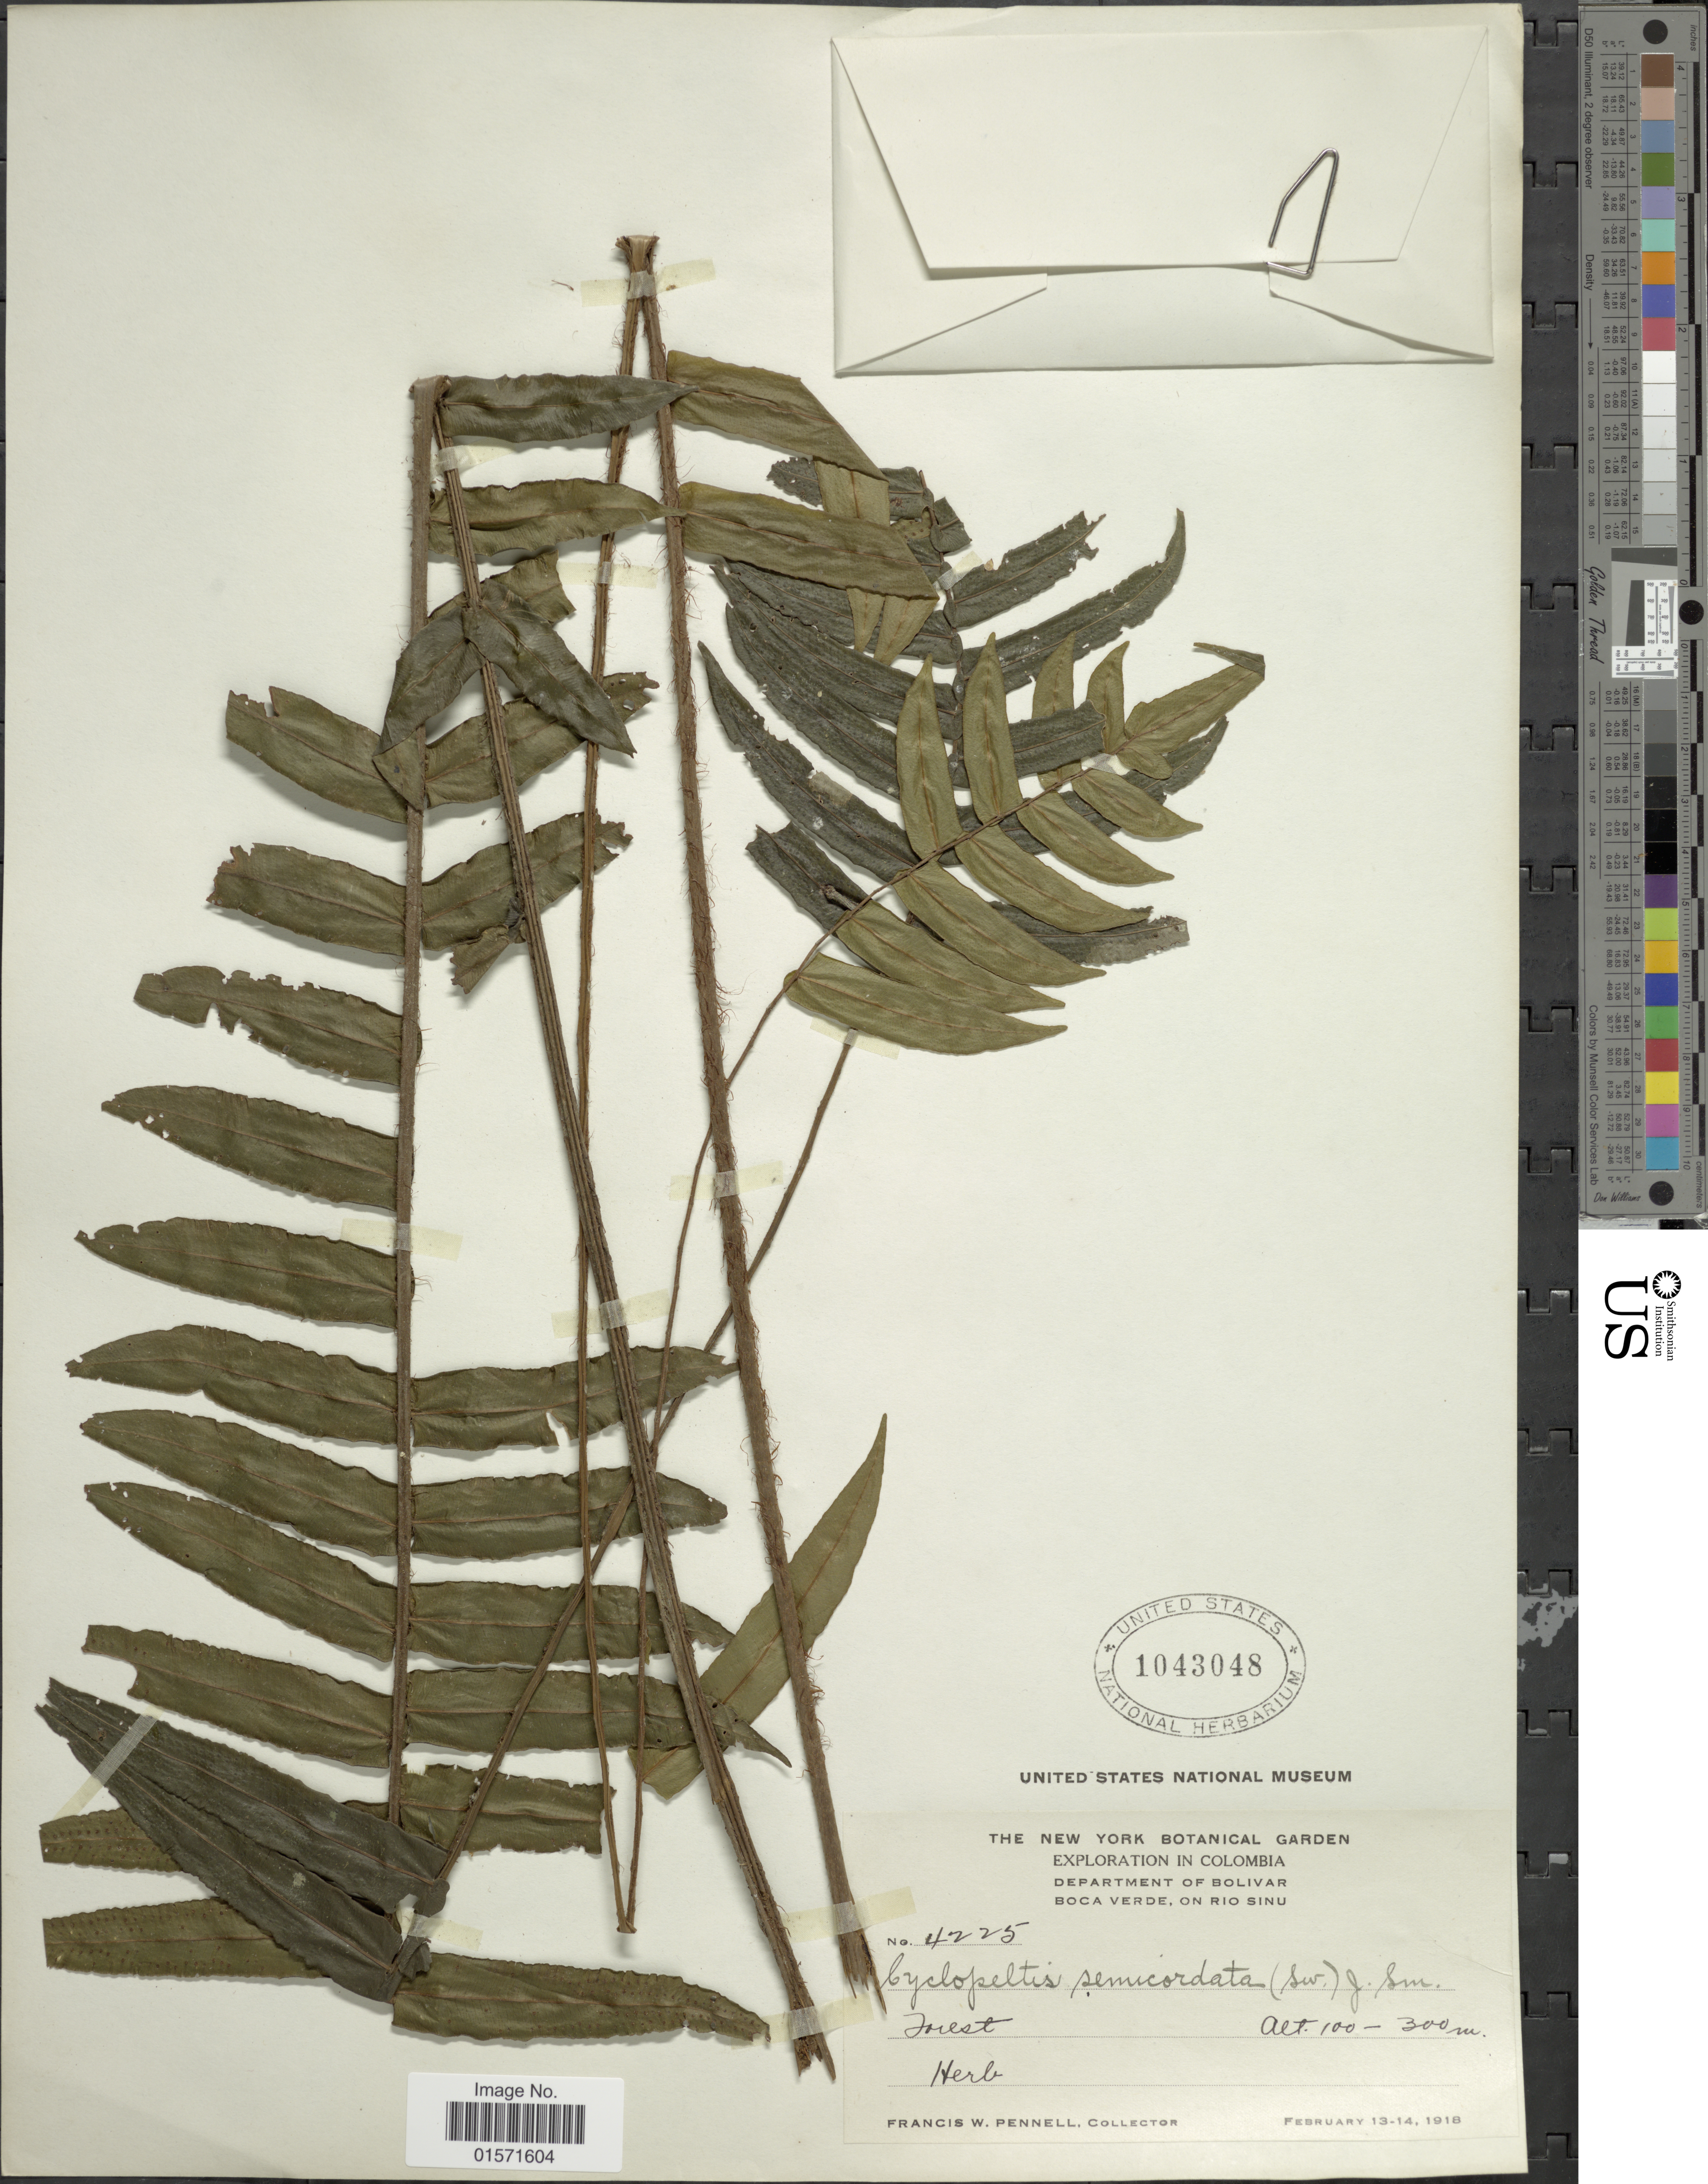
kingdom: Plantae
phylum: Tracheophyta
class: Polypodiopsida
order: Polypodiales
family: Lomariopsidaceae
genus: Cyclopeltis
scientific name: Cyclopeltis semicordata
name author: (Sw.) J. Sm.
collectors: F. W. Pennell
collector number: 4225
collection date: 1918-02-13/1918-02-14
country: Colombia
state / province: Bolívar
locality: Department of Bolivar. Boca Verde, on Rio Sinu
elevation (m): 100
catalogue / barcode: US 1043048